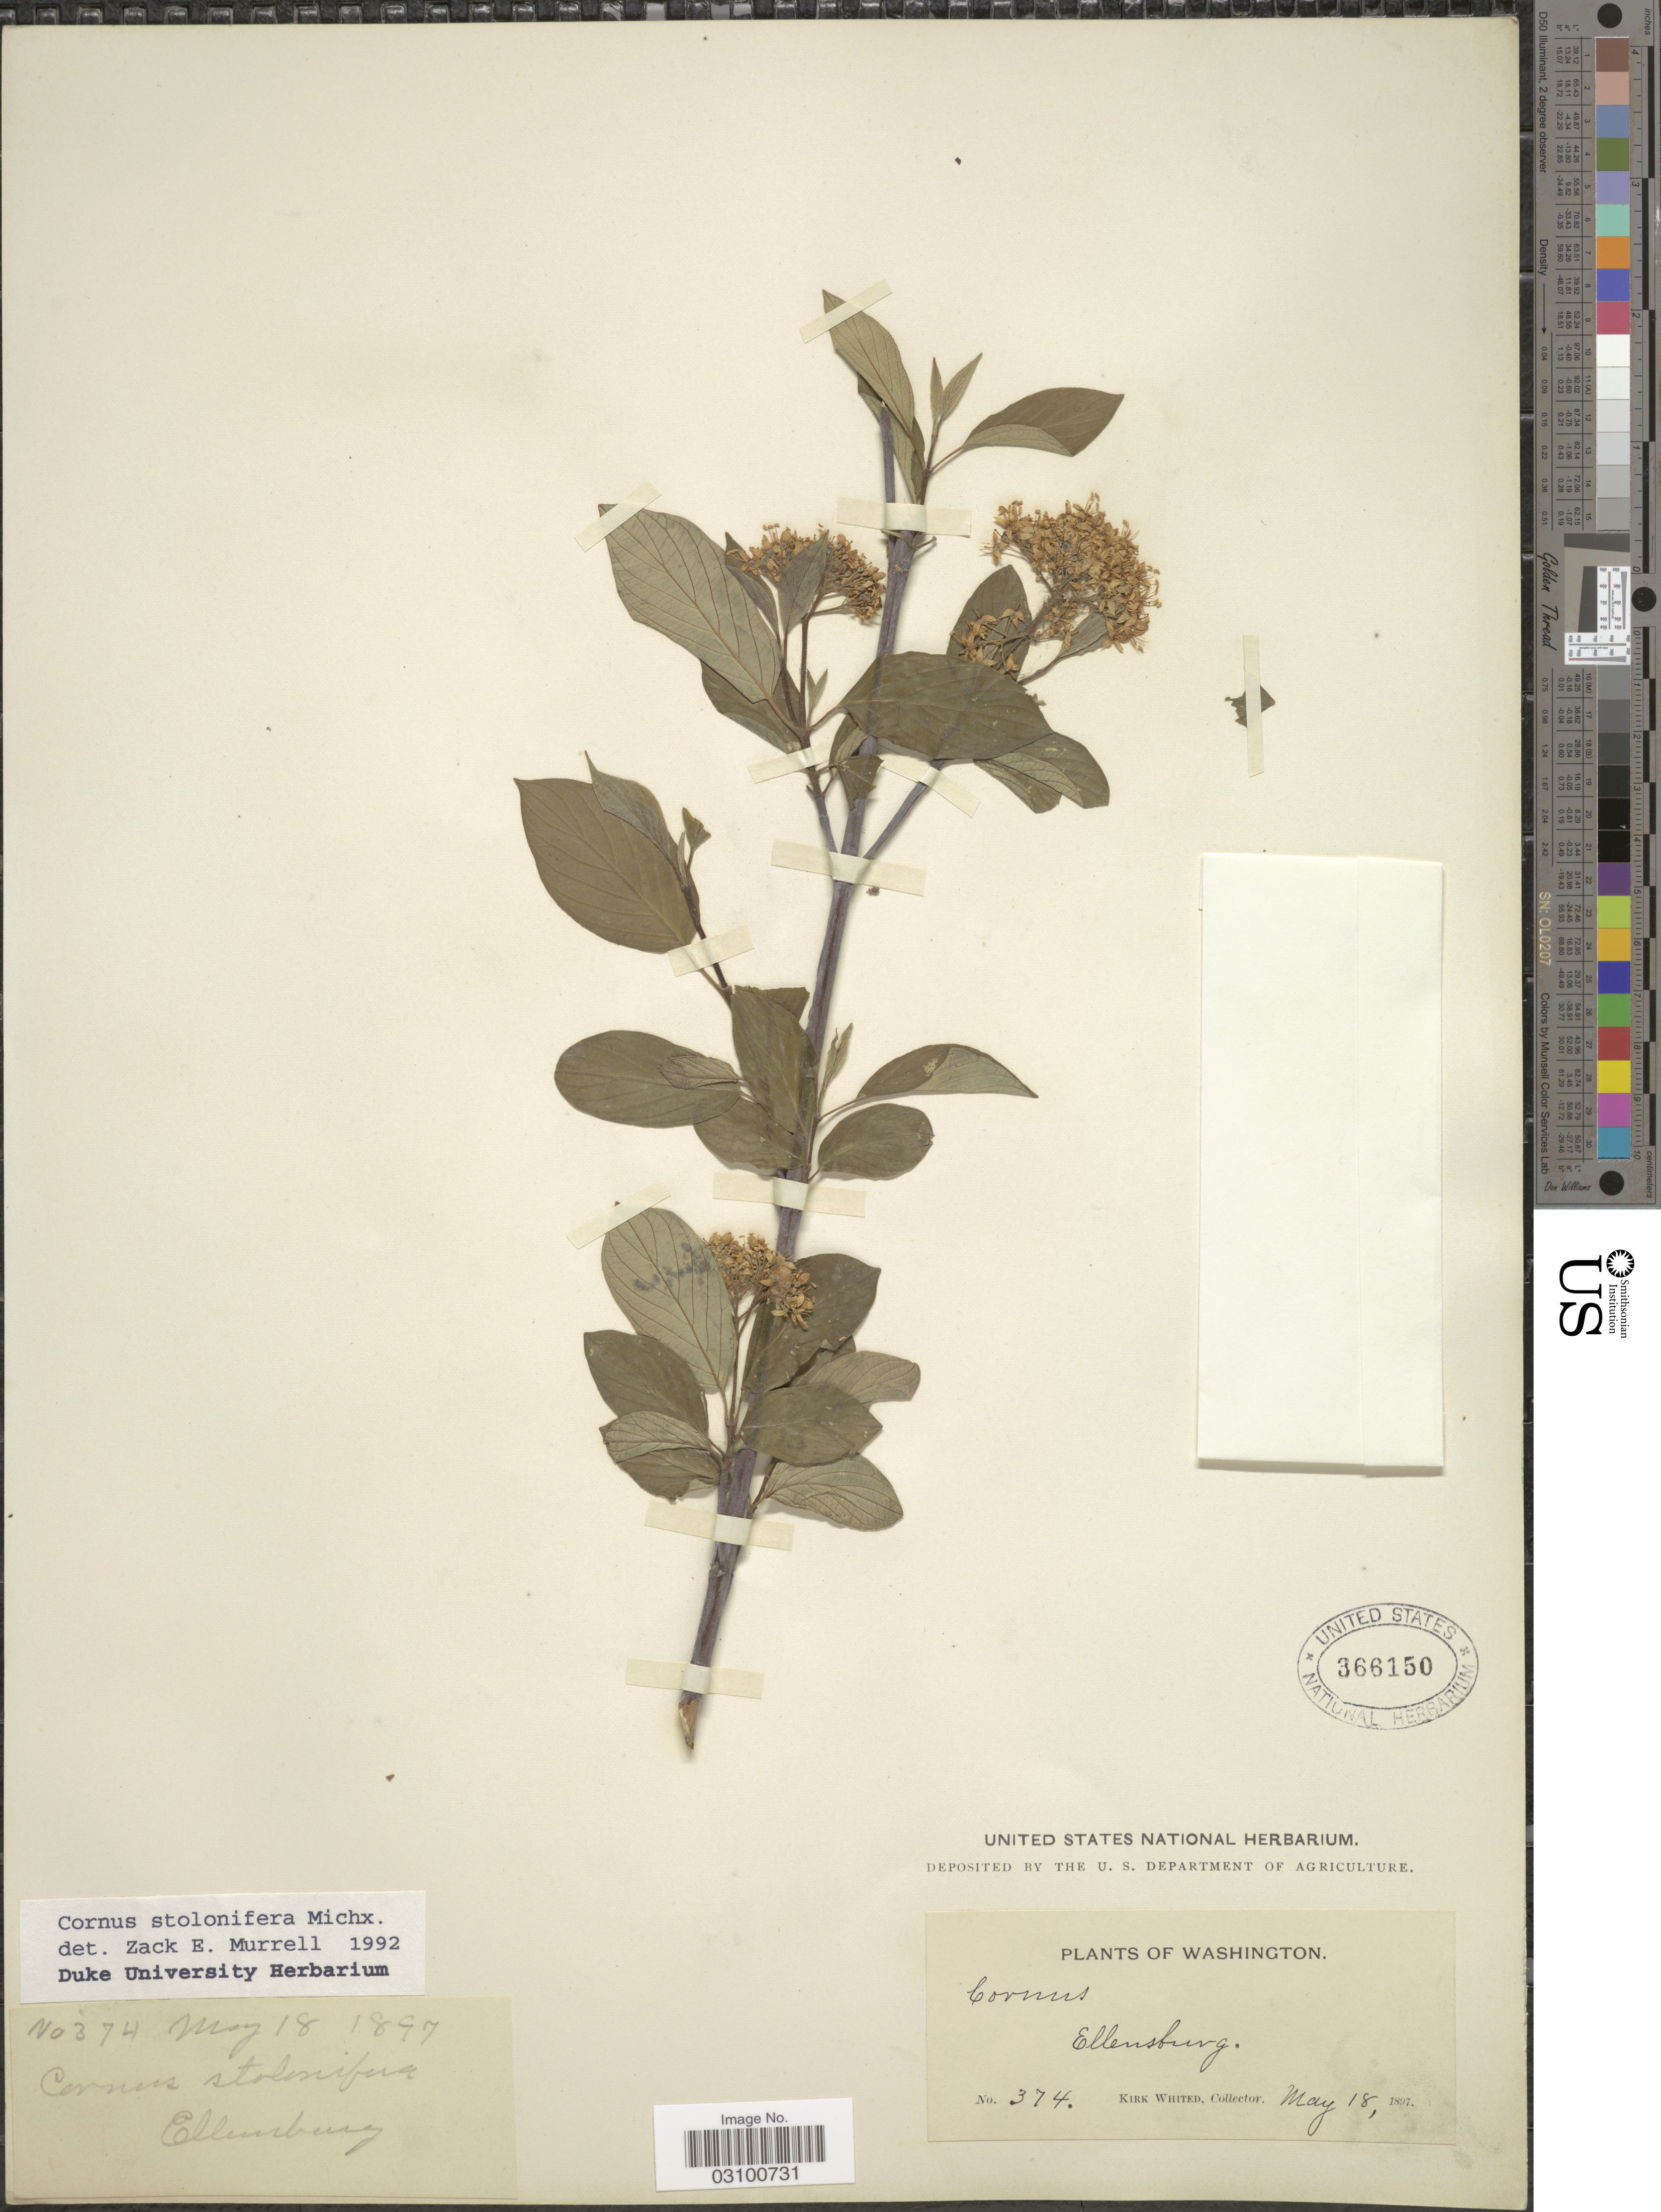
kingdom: Plantae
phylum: Tracheophyta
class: Magnoliopsida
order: Cornales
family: Cornaceae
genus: Cornus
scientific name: Cornus sericea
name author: L.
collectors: K. Whited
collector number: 374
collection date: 1897-05-18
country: United States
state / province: Washington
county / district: Kittitas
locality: Ellensburg,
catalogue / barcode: US 366150